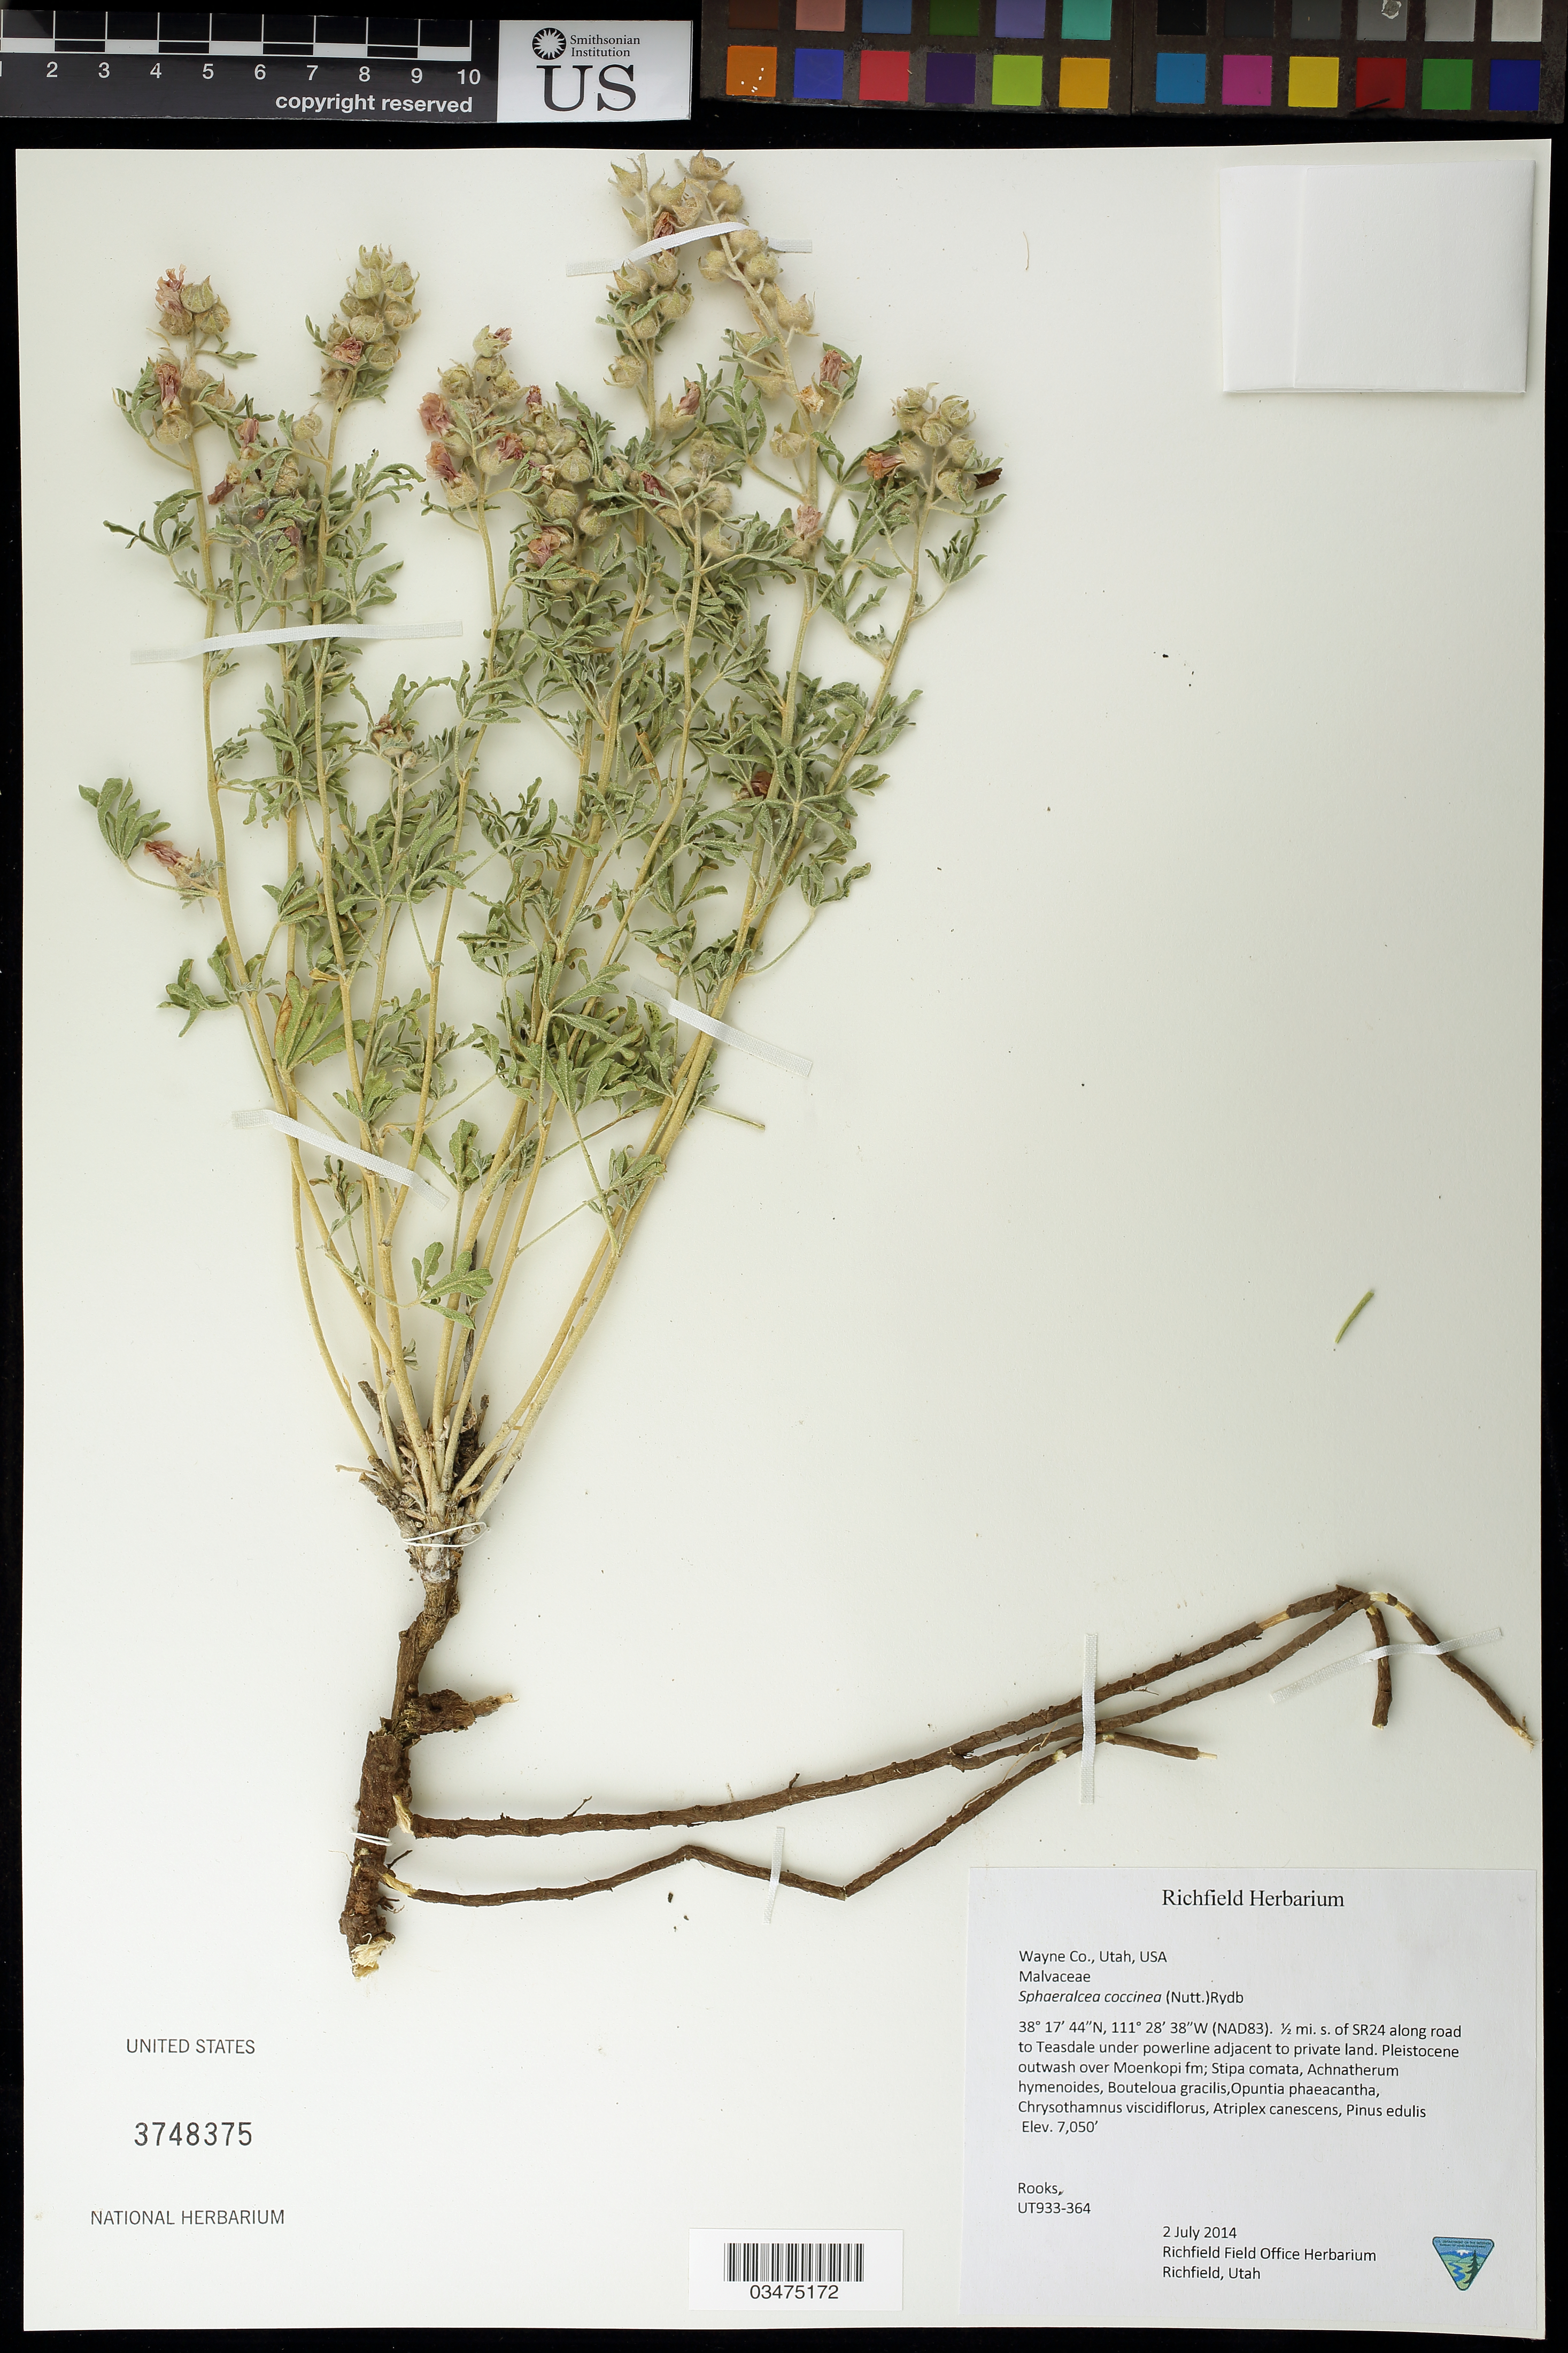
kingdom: Plantae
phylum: Tracheophyta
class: Magnoliopsida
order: Malvales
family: Malvaceae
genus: Sphaeralcea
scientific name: Sphaeralcea coccinea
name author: (Nutt.) Rydb.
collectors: -. Rooks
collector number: UT933-364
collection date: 2014-07-02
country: United States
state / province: Utah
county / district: Wayne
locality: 1/2 mi. S of SR24 along road to Teasdale under powerline adjacent to private land.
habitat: Pleistocene outwash over Moenkopi fm. With Stipa comata, Atriplex canescens, Pinus edulis.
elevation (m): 2149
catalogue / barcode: US 3748375